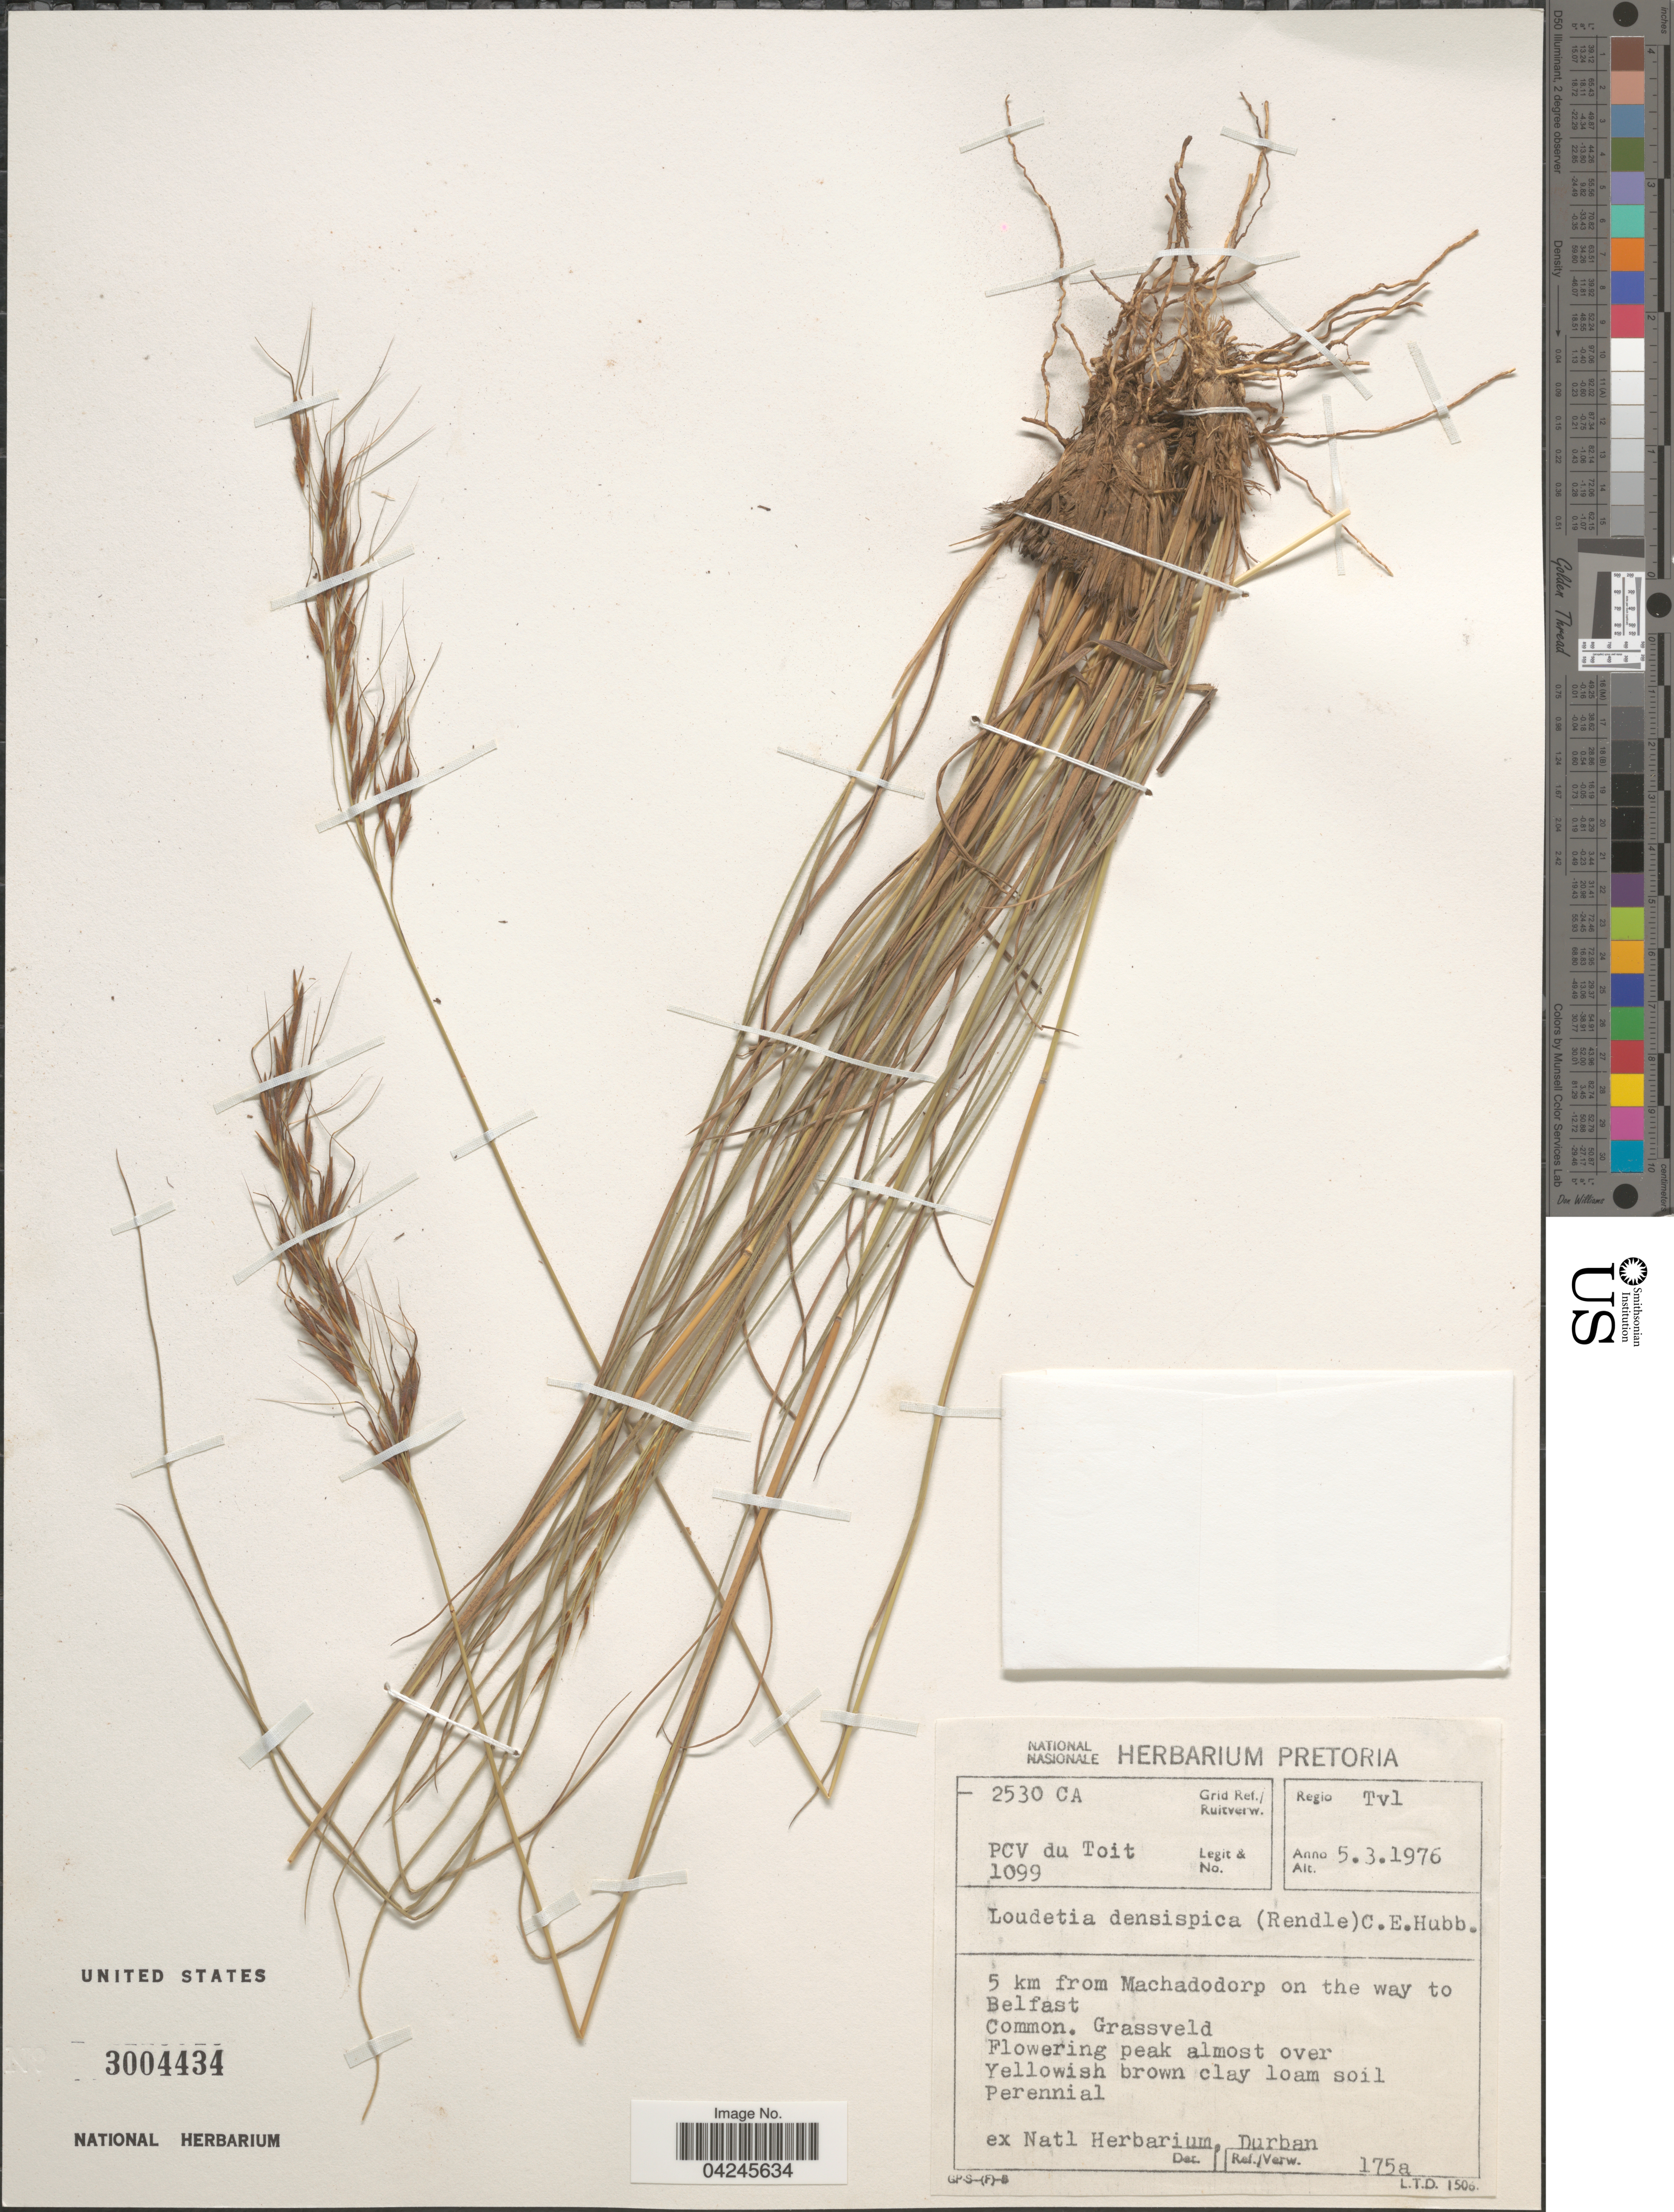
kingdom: Plantae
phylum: Tracheophyta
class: Liliopsida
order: Poales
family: Poaceae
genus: Loudetia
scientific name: Loudetia densispica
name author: (Rendle) C. E. Hubb.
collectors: P. Du Toit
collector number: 1099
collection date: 1976-03-05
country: South Africa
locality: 2530 CA Grid Ref./ Ruitverw. Regio Tvl. 5 km from Machadodorp on the way to Belfast.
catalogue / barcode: US 3004434